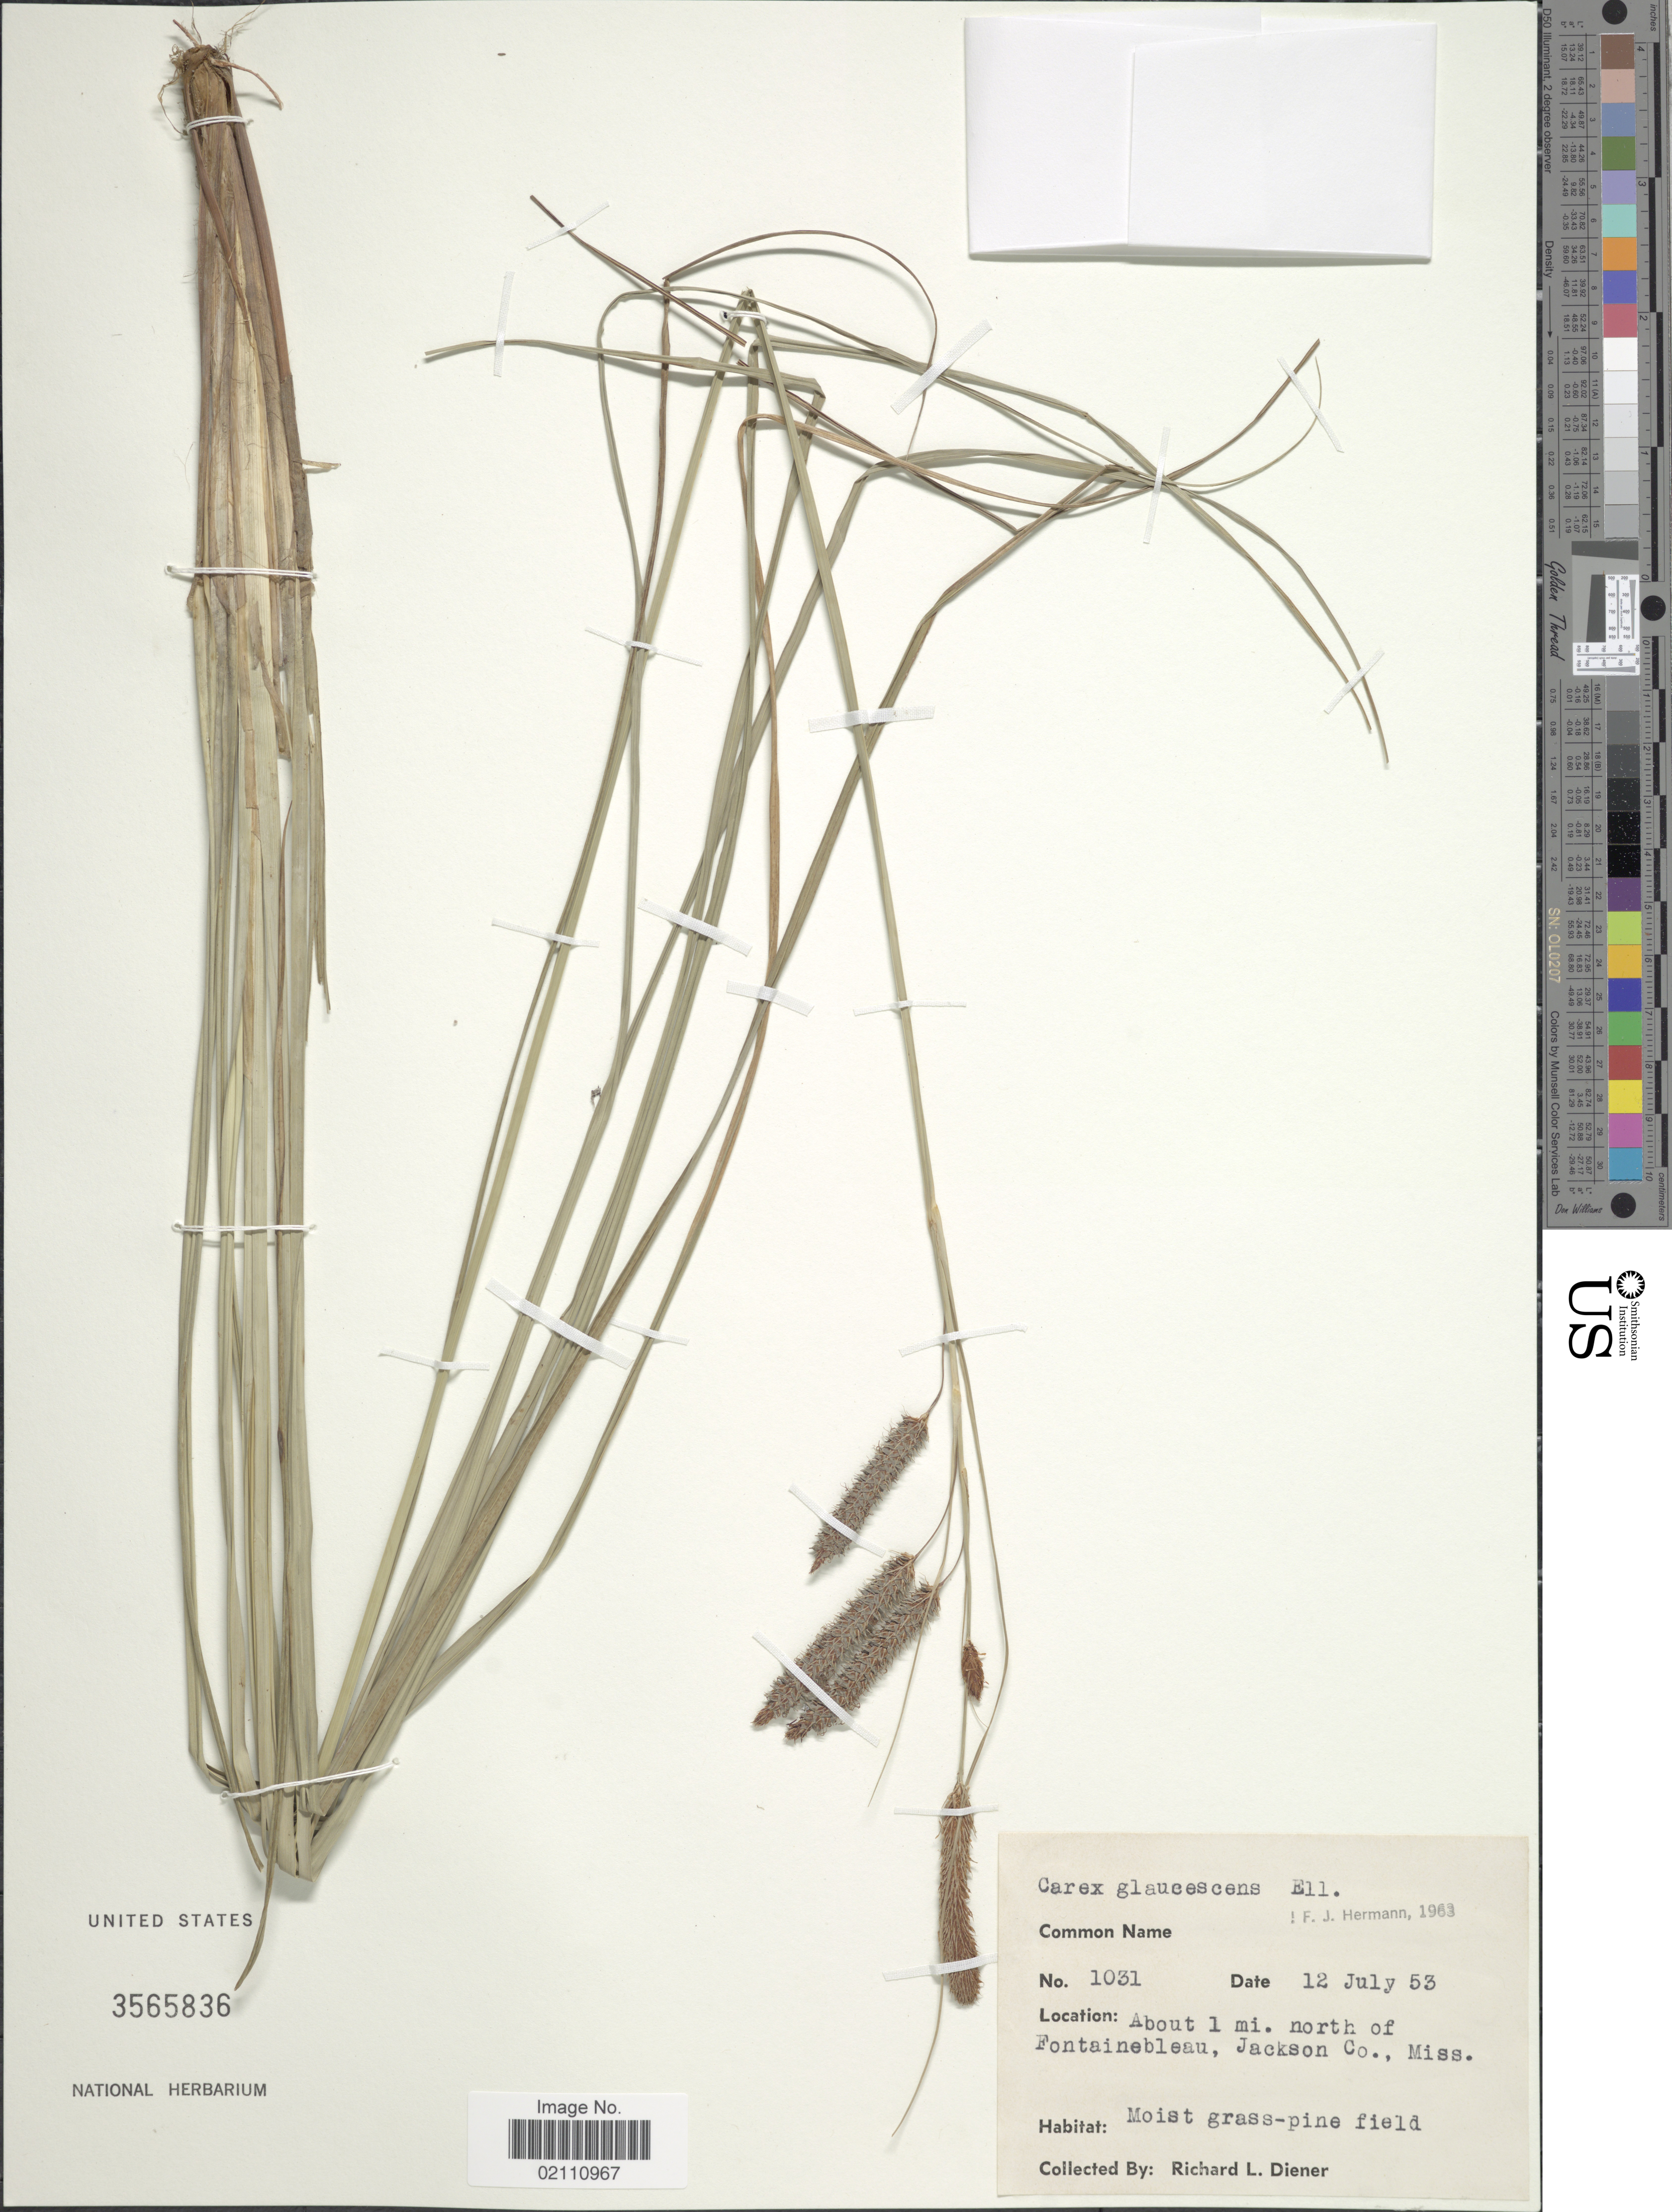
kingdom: Plantae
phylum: Tracheophyta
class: Liliopsida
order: Poales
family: Cyperaceae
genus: Carex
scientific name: Carex glaucescens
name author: Elliott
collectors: R. Diener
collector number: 1031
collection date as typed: Transcribed d/m/y: 12/7/53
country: United States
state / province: Mississippi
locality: About 1 mi. north of Fontainebleau, Jackson Co., Miss.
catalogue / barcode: US 3565836